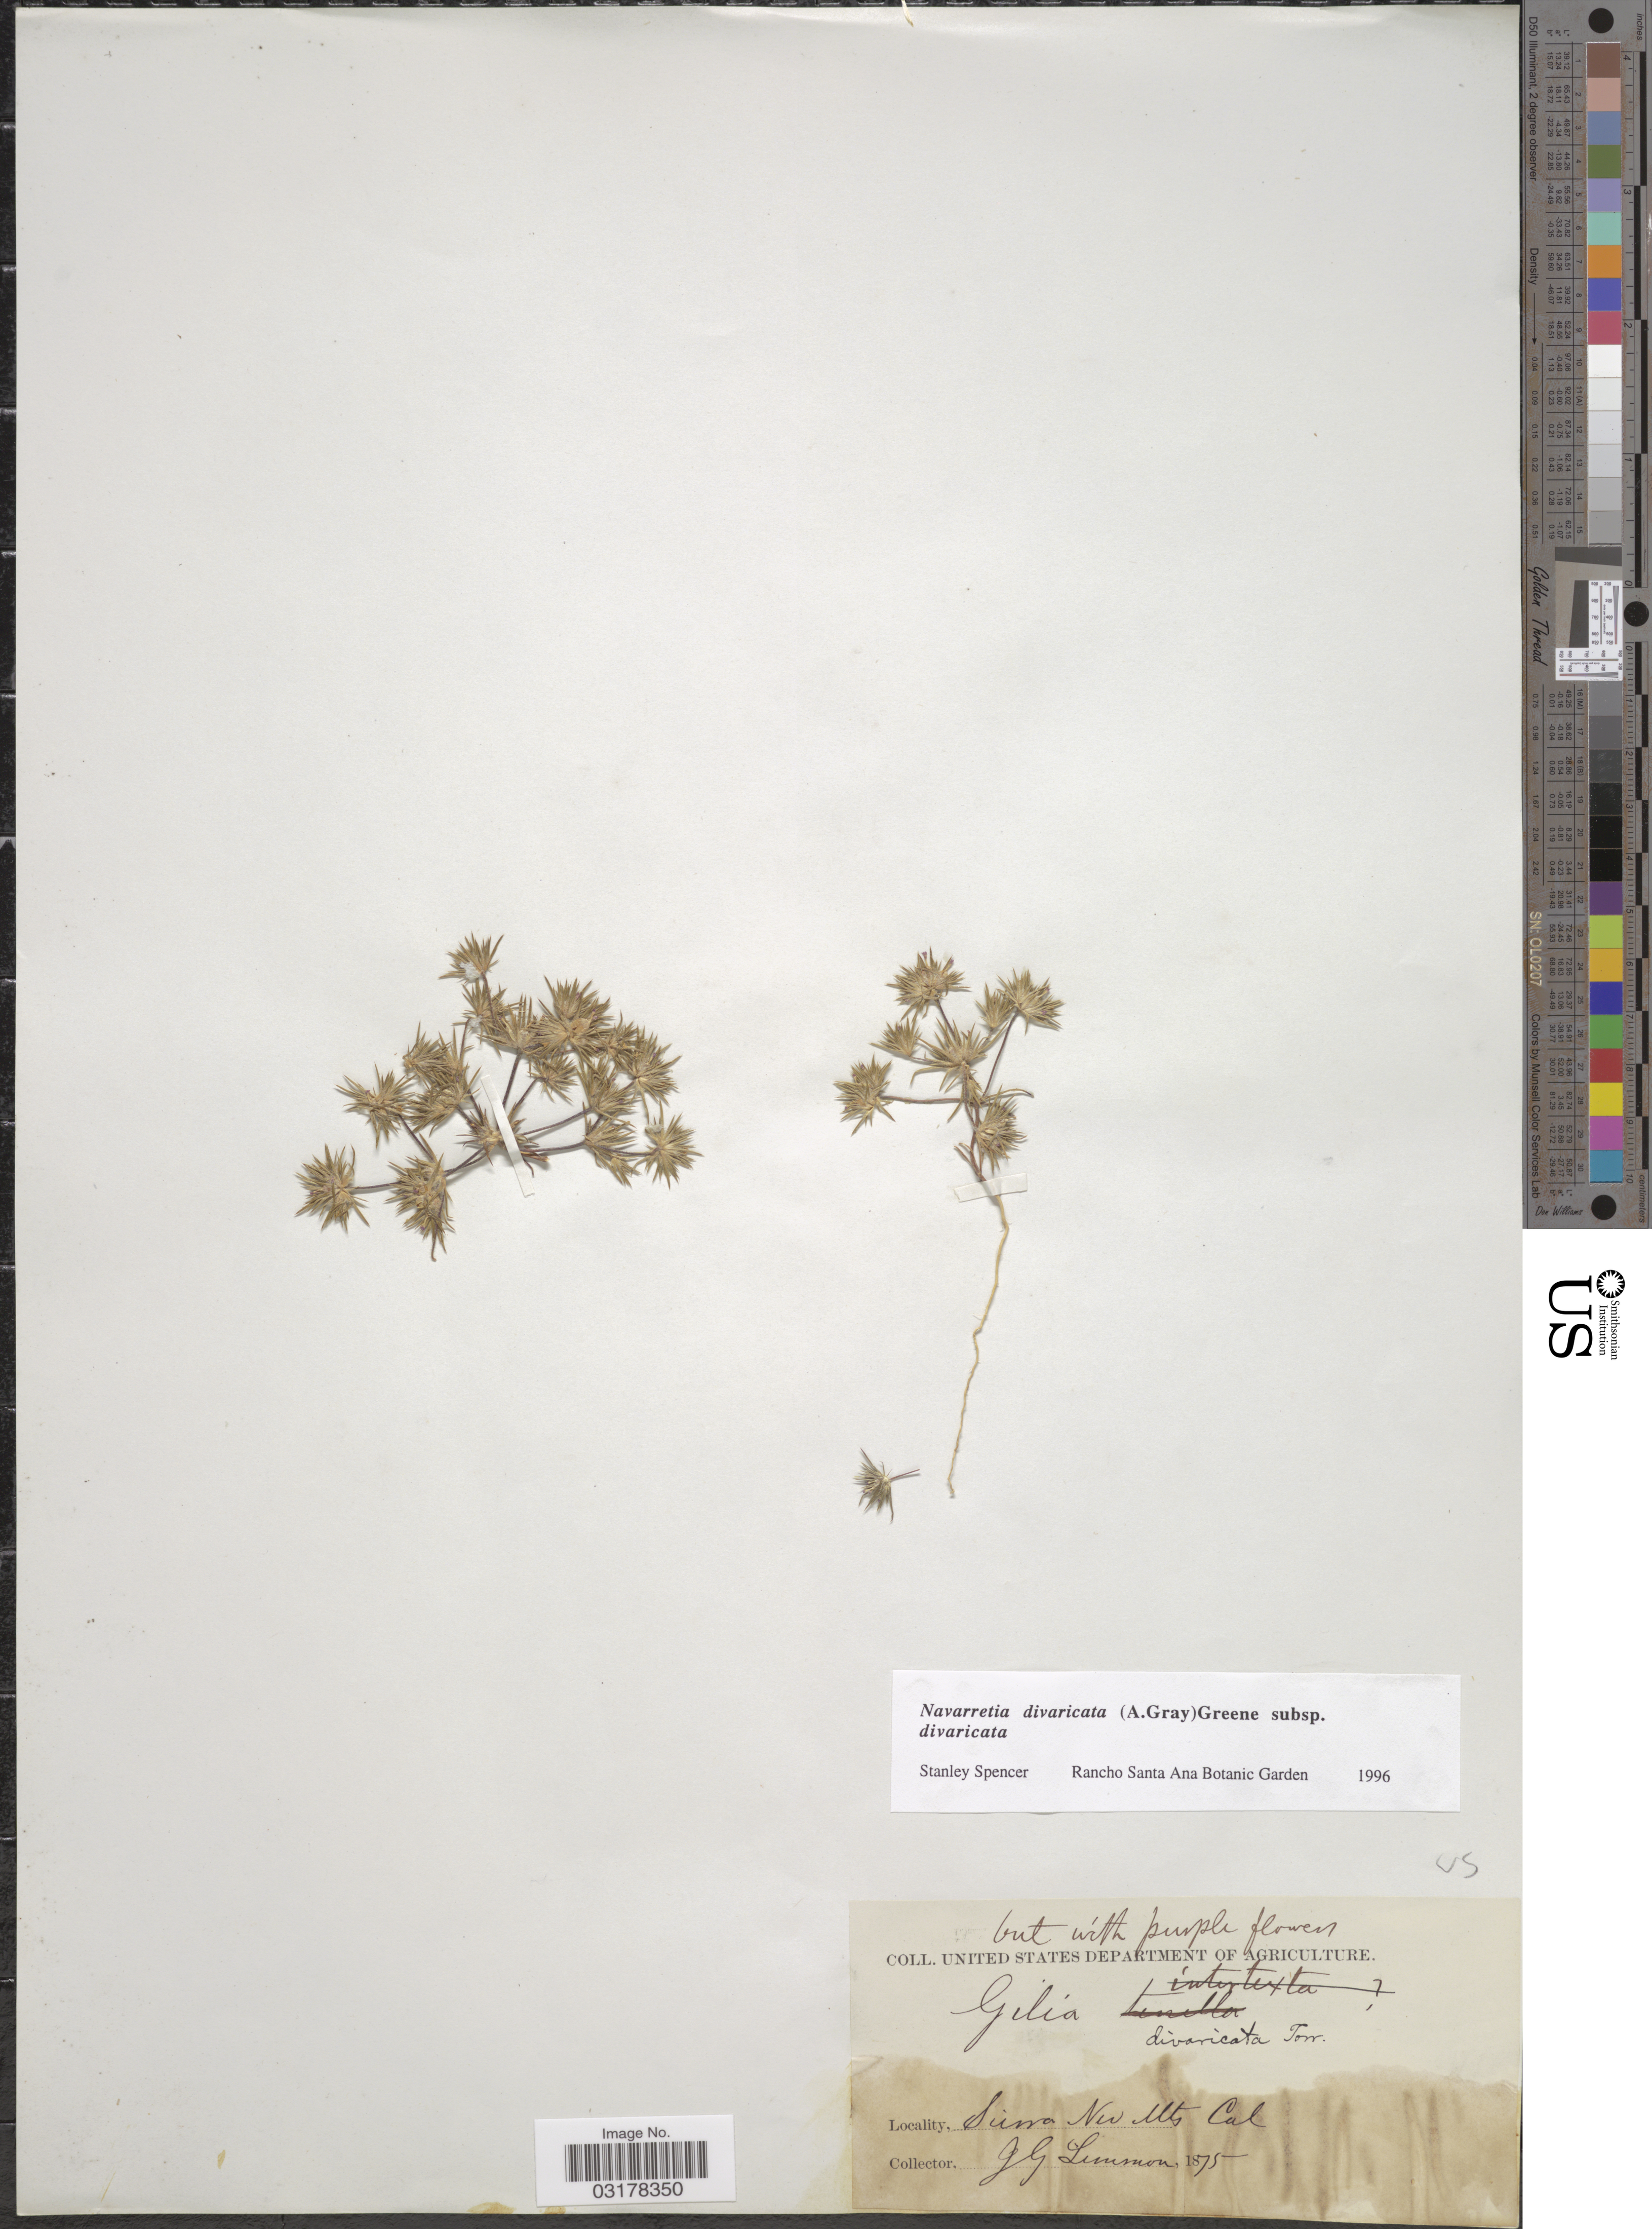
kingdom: Plantae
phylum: Tracheophyta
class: Magnoliopsida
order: Ericales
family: Polemoniaceae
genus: Navarretia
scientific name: Navarretia divaricata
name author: S.W. Greene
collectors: J. Lemmon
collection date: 1875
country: United States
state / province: California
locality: Sierra Nev. Mts.